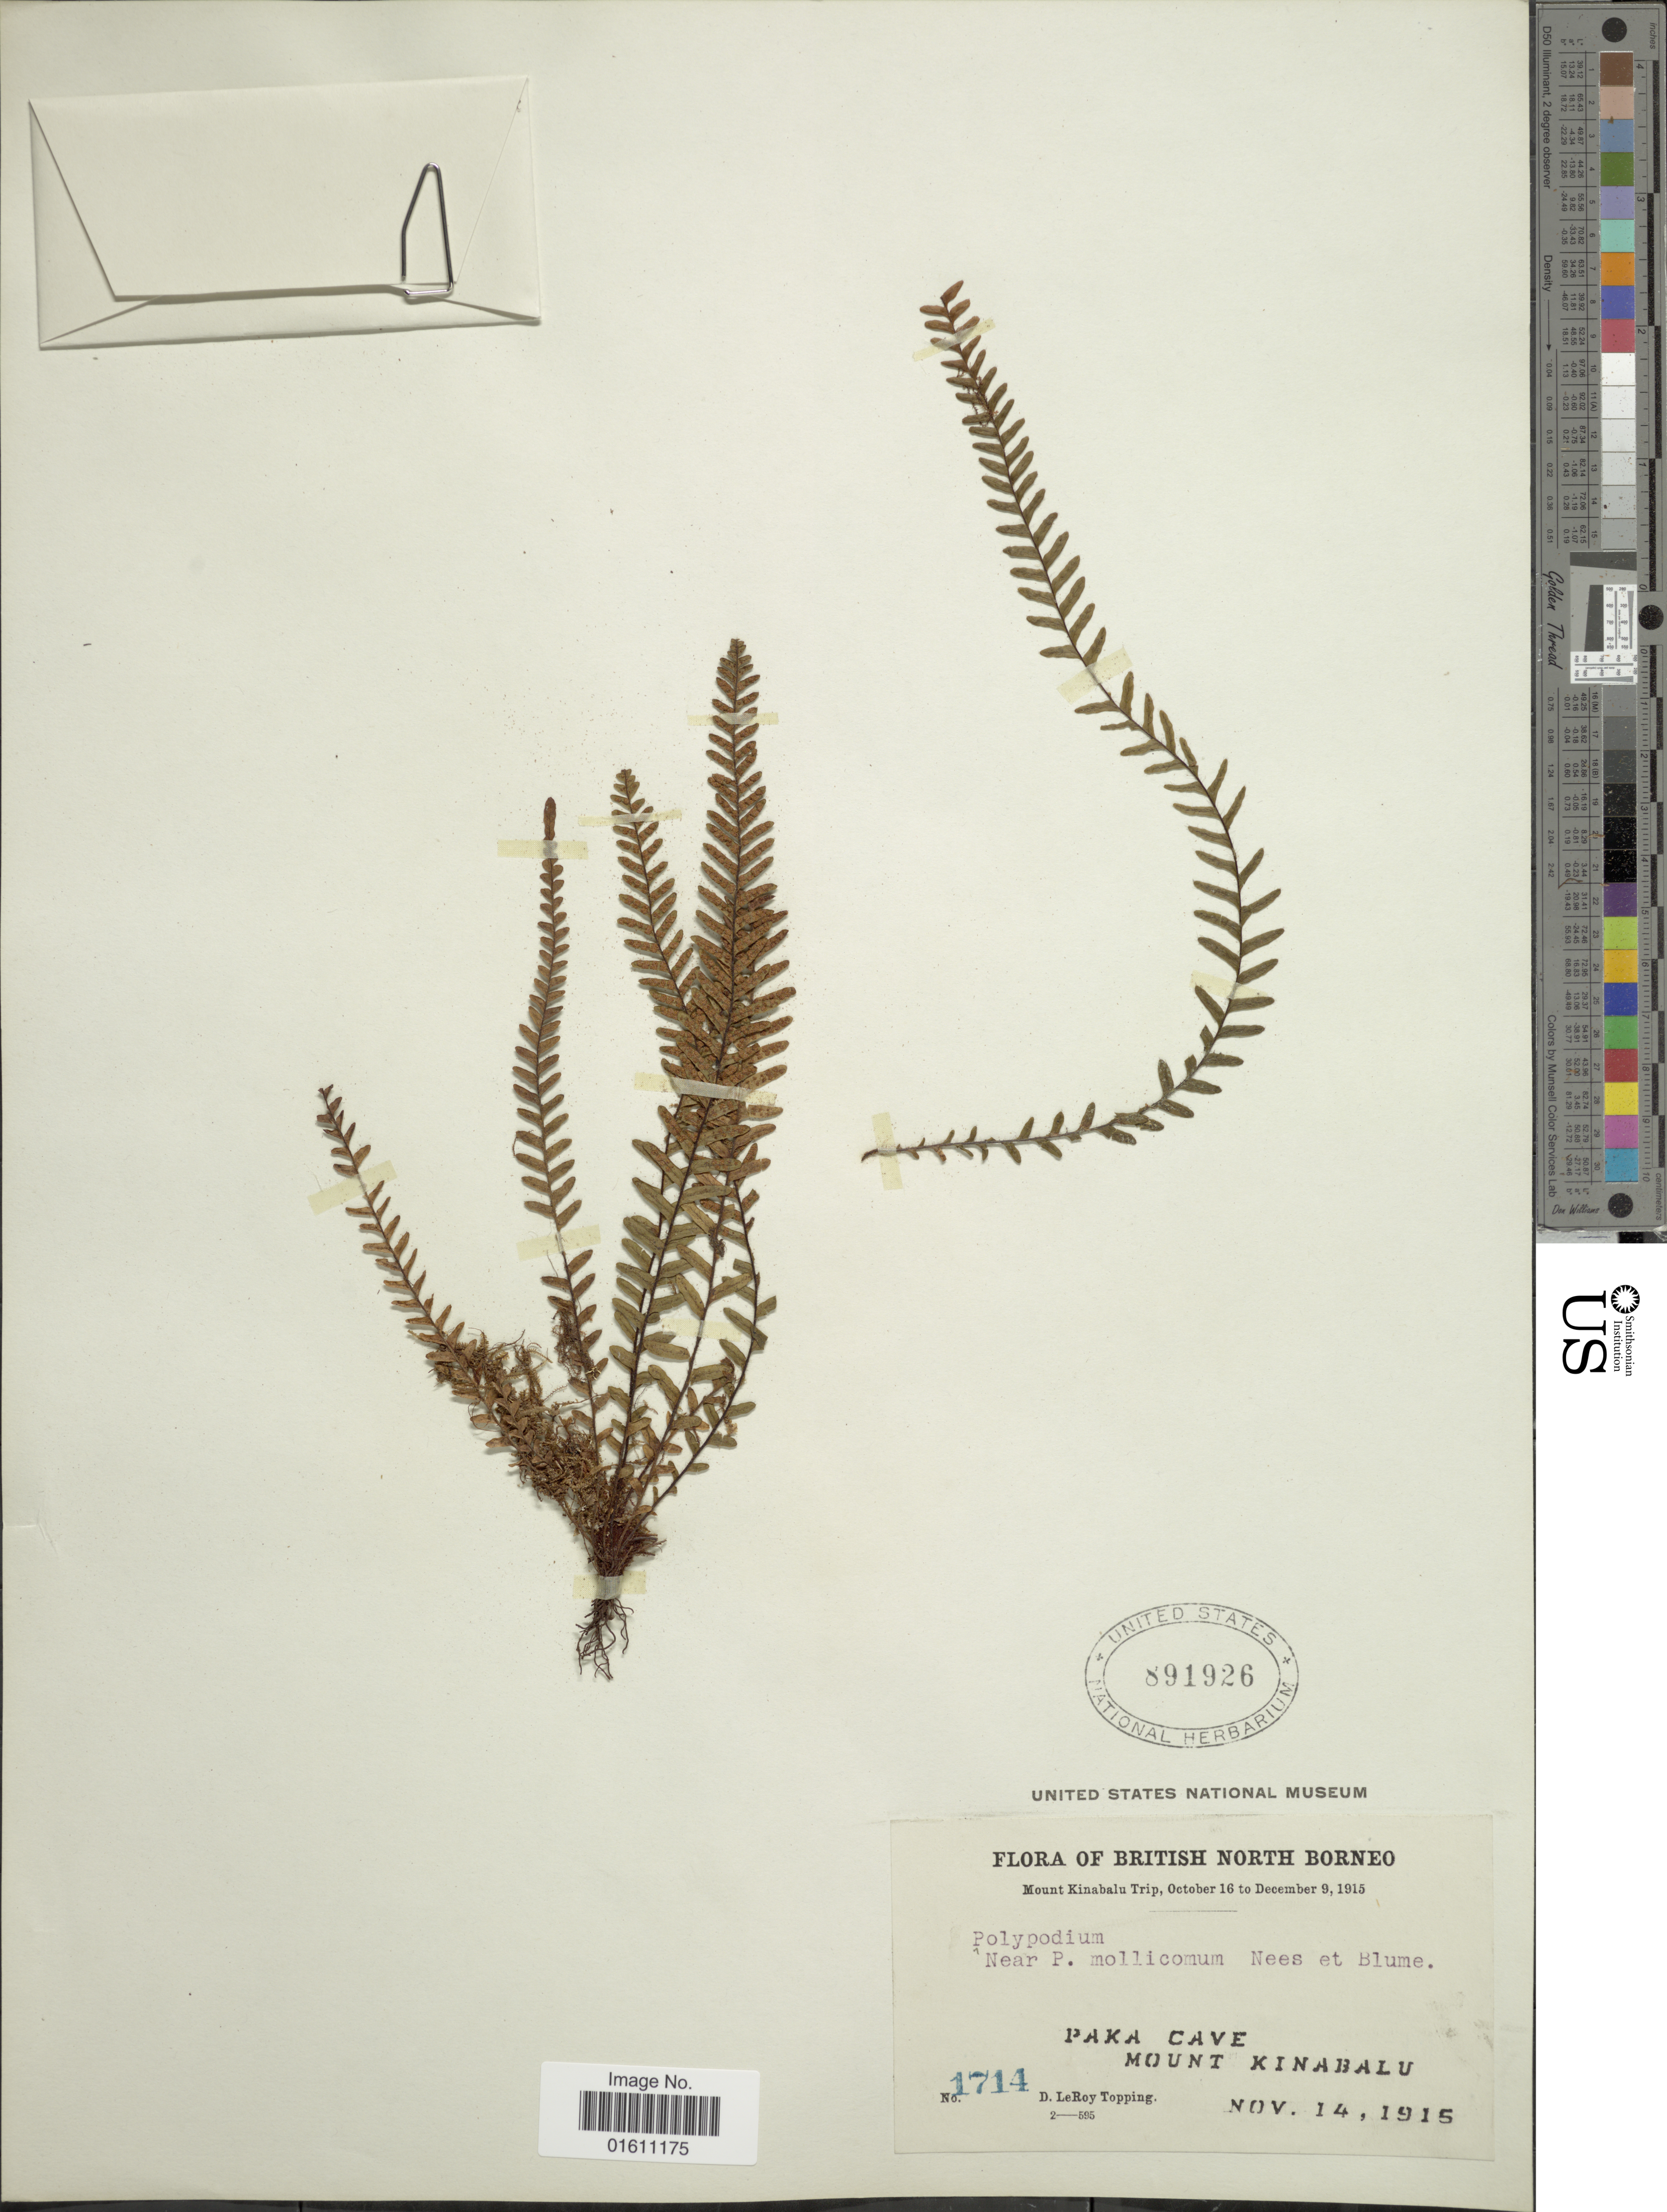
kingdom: Plantae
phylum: Tracheophyta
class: Polypodiopsida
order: Polypodiales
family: Polypodiaceae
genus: Dasygrammitis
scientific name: Dasygrammitis mollicoma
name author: (Nees & Blume) Parris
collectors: D. L. Topping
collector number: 1714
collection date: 1915-11-14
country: Malaysia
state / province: Sabah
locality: British North Borneo, Kemberanga to Paka Cave Mount Kinabalu.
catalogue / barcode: US 891926